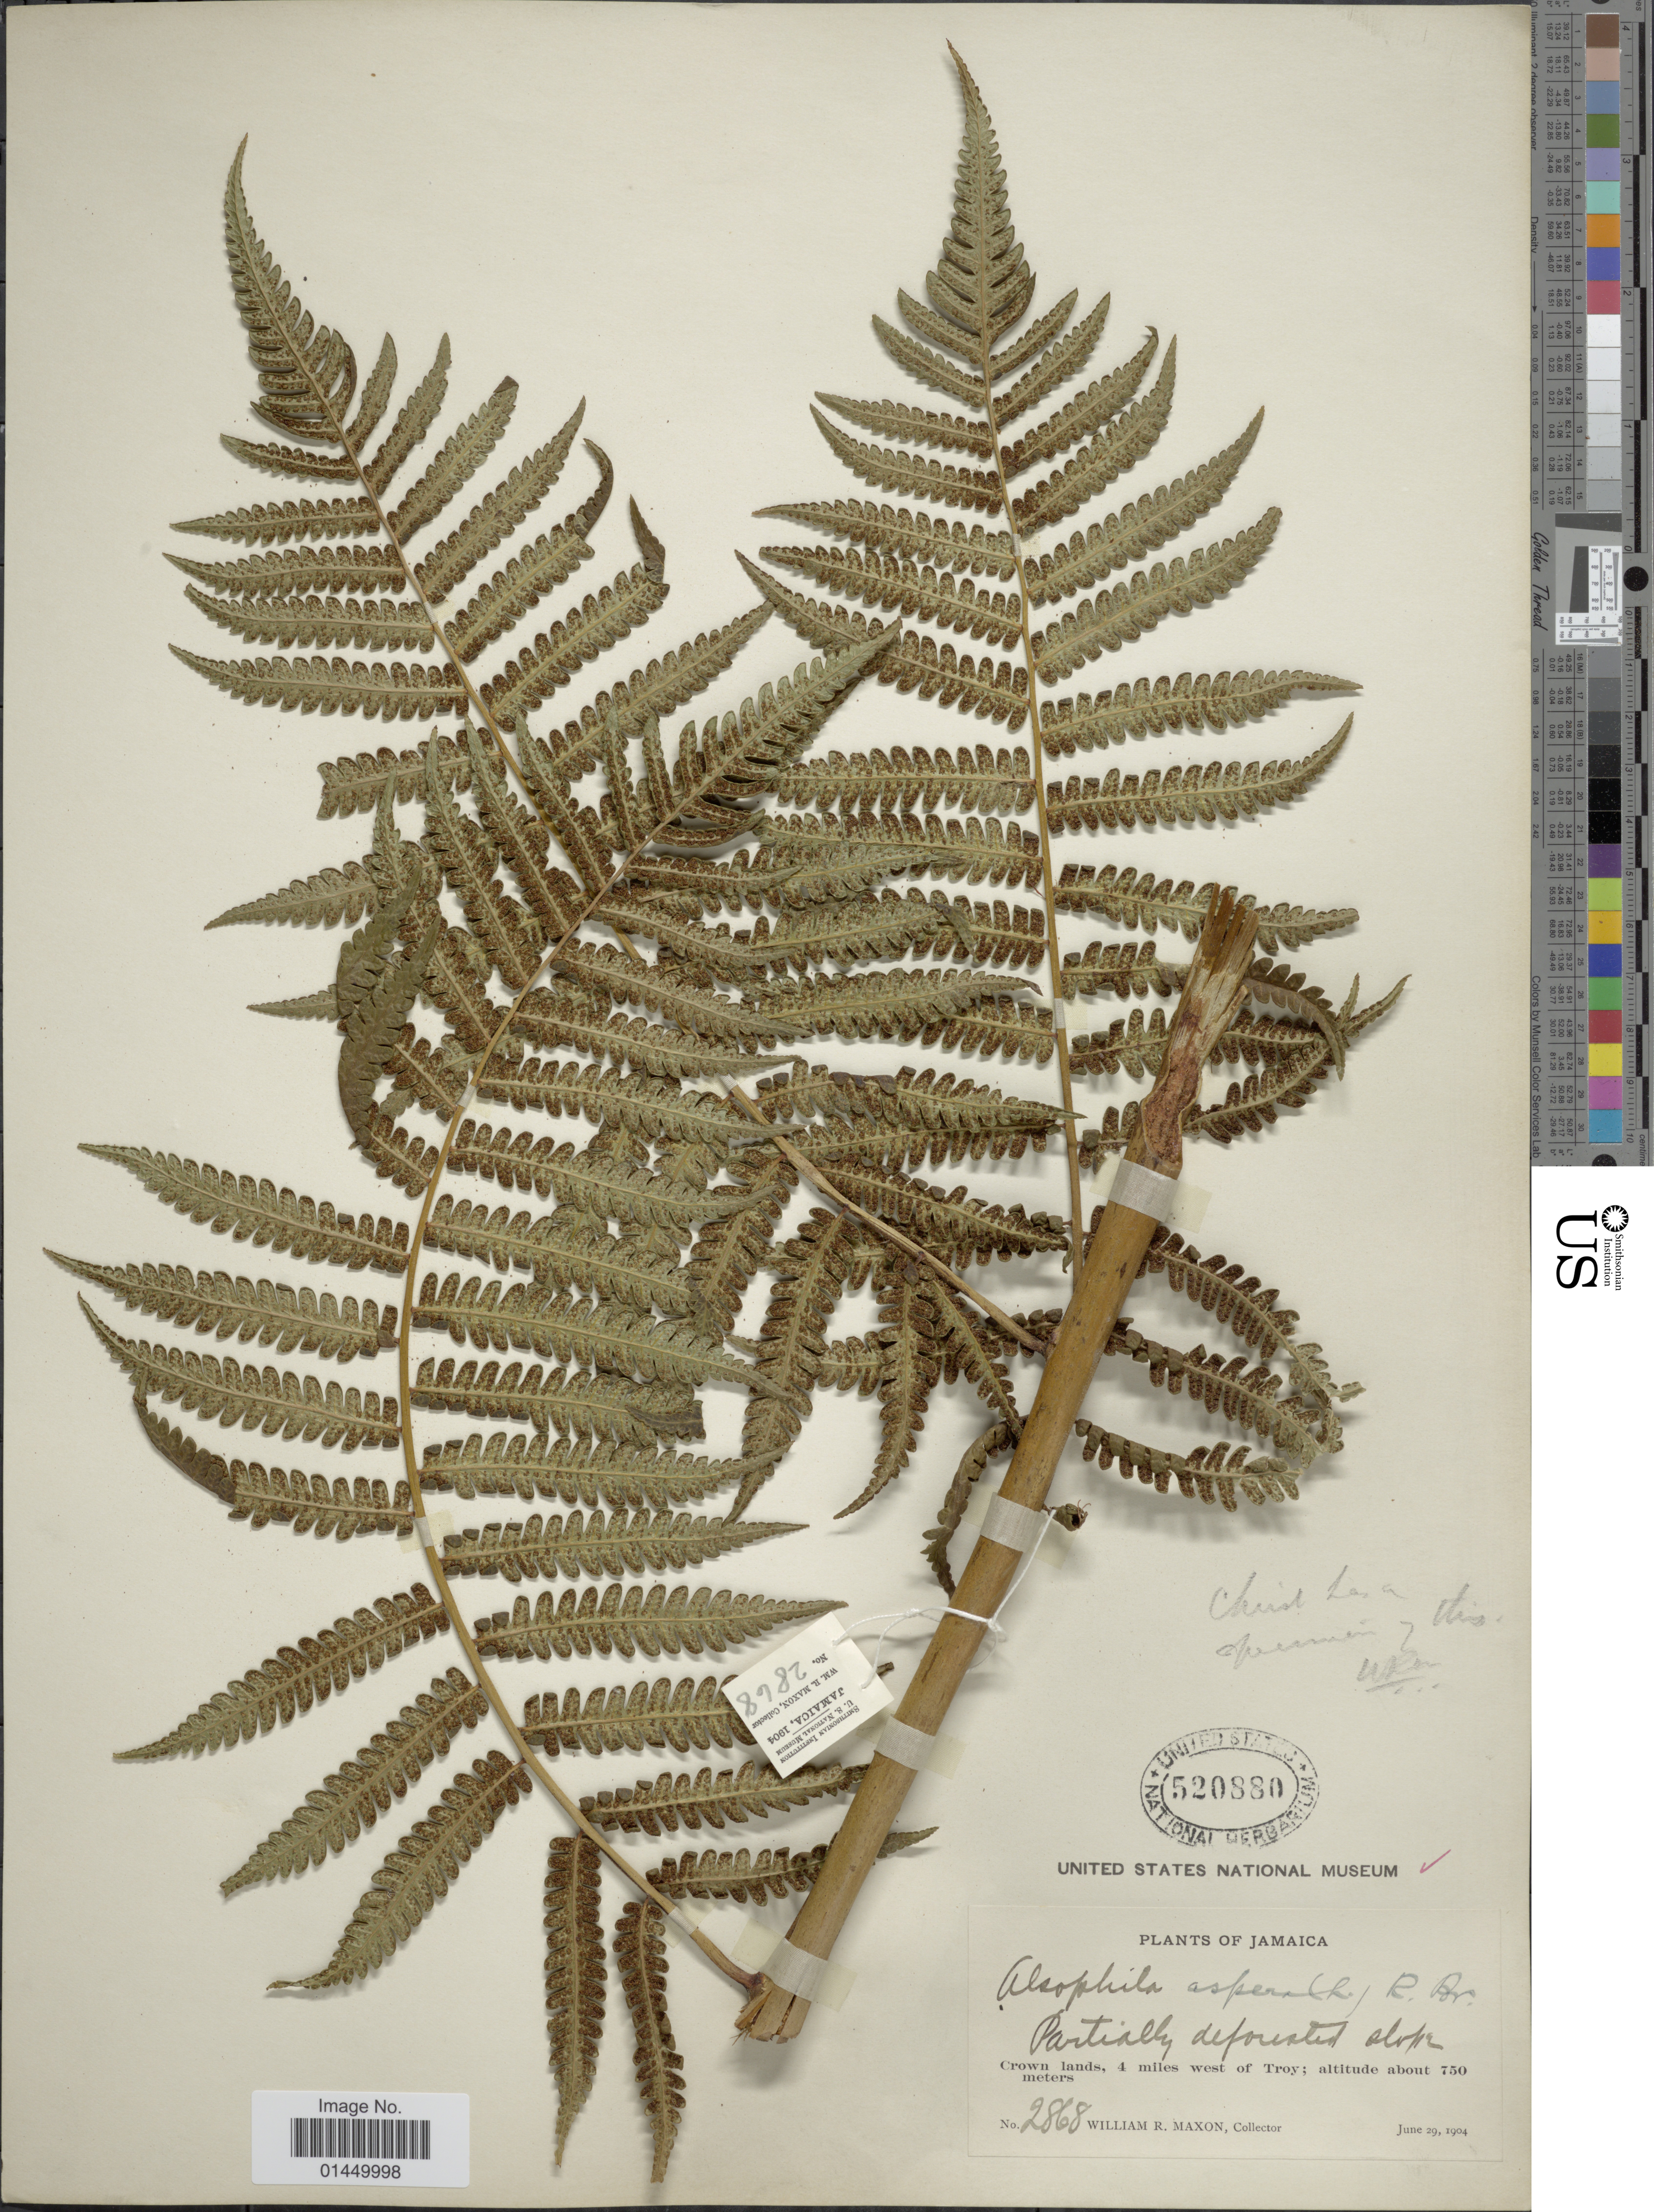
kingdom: Plantae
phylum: Tracheophyta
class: Polypodiopsida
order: Cyatheales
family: Cyatheaceae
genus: Cyathea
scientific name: Cyathea aspera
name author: (L.) Sw.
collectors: W. R. Maxon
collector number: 2868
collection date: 1904-06-29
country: Jamaica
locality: Crown Lands, 4 miles west of Troy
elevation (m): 750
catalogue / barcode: US 520880